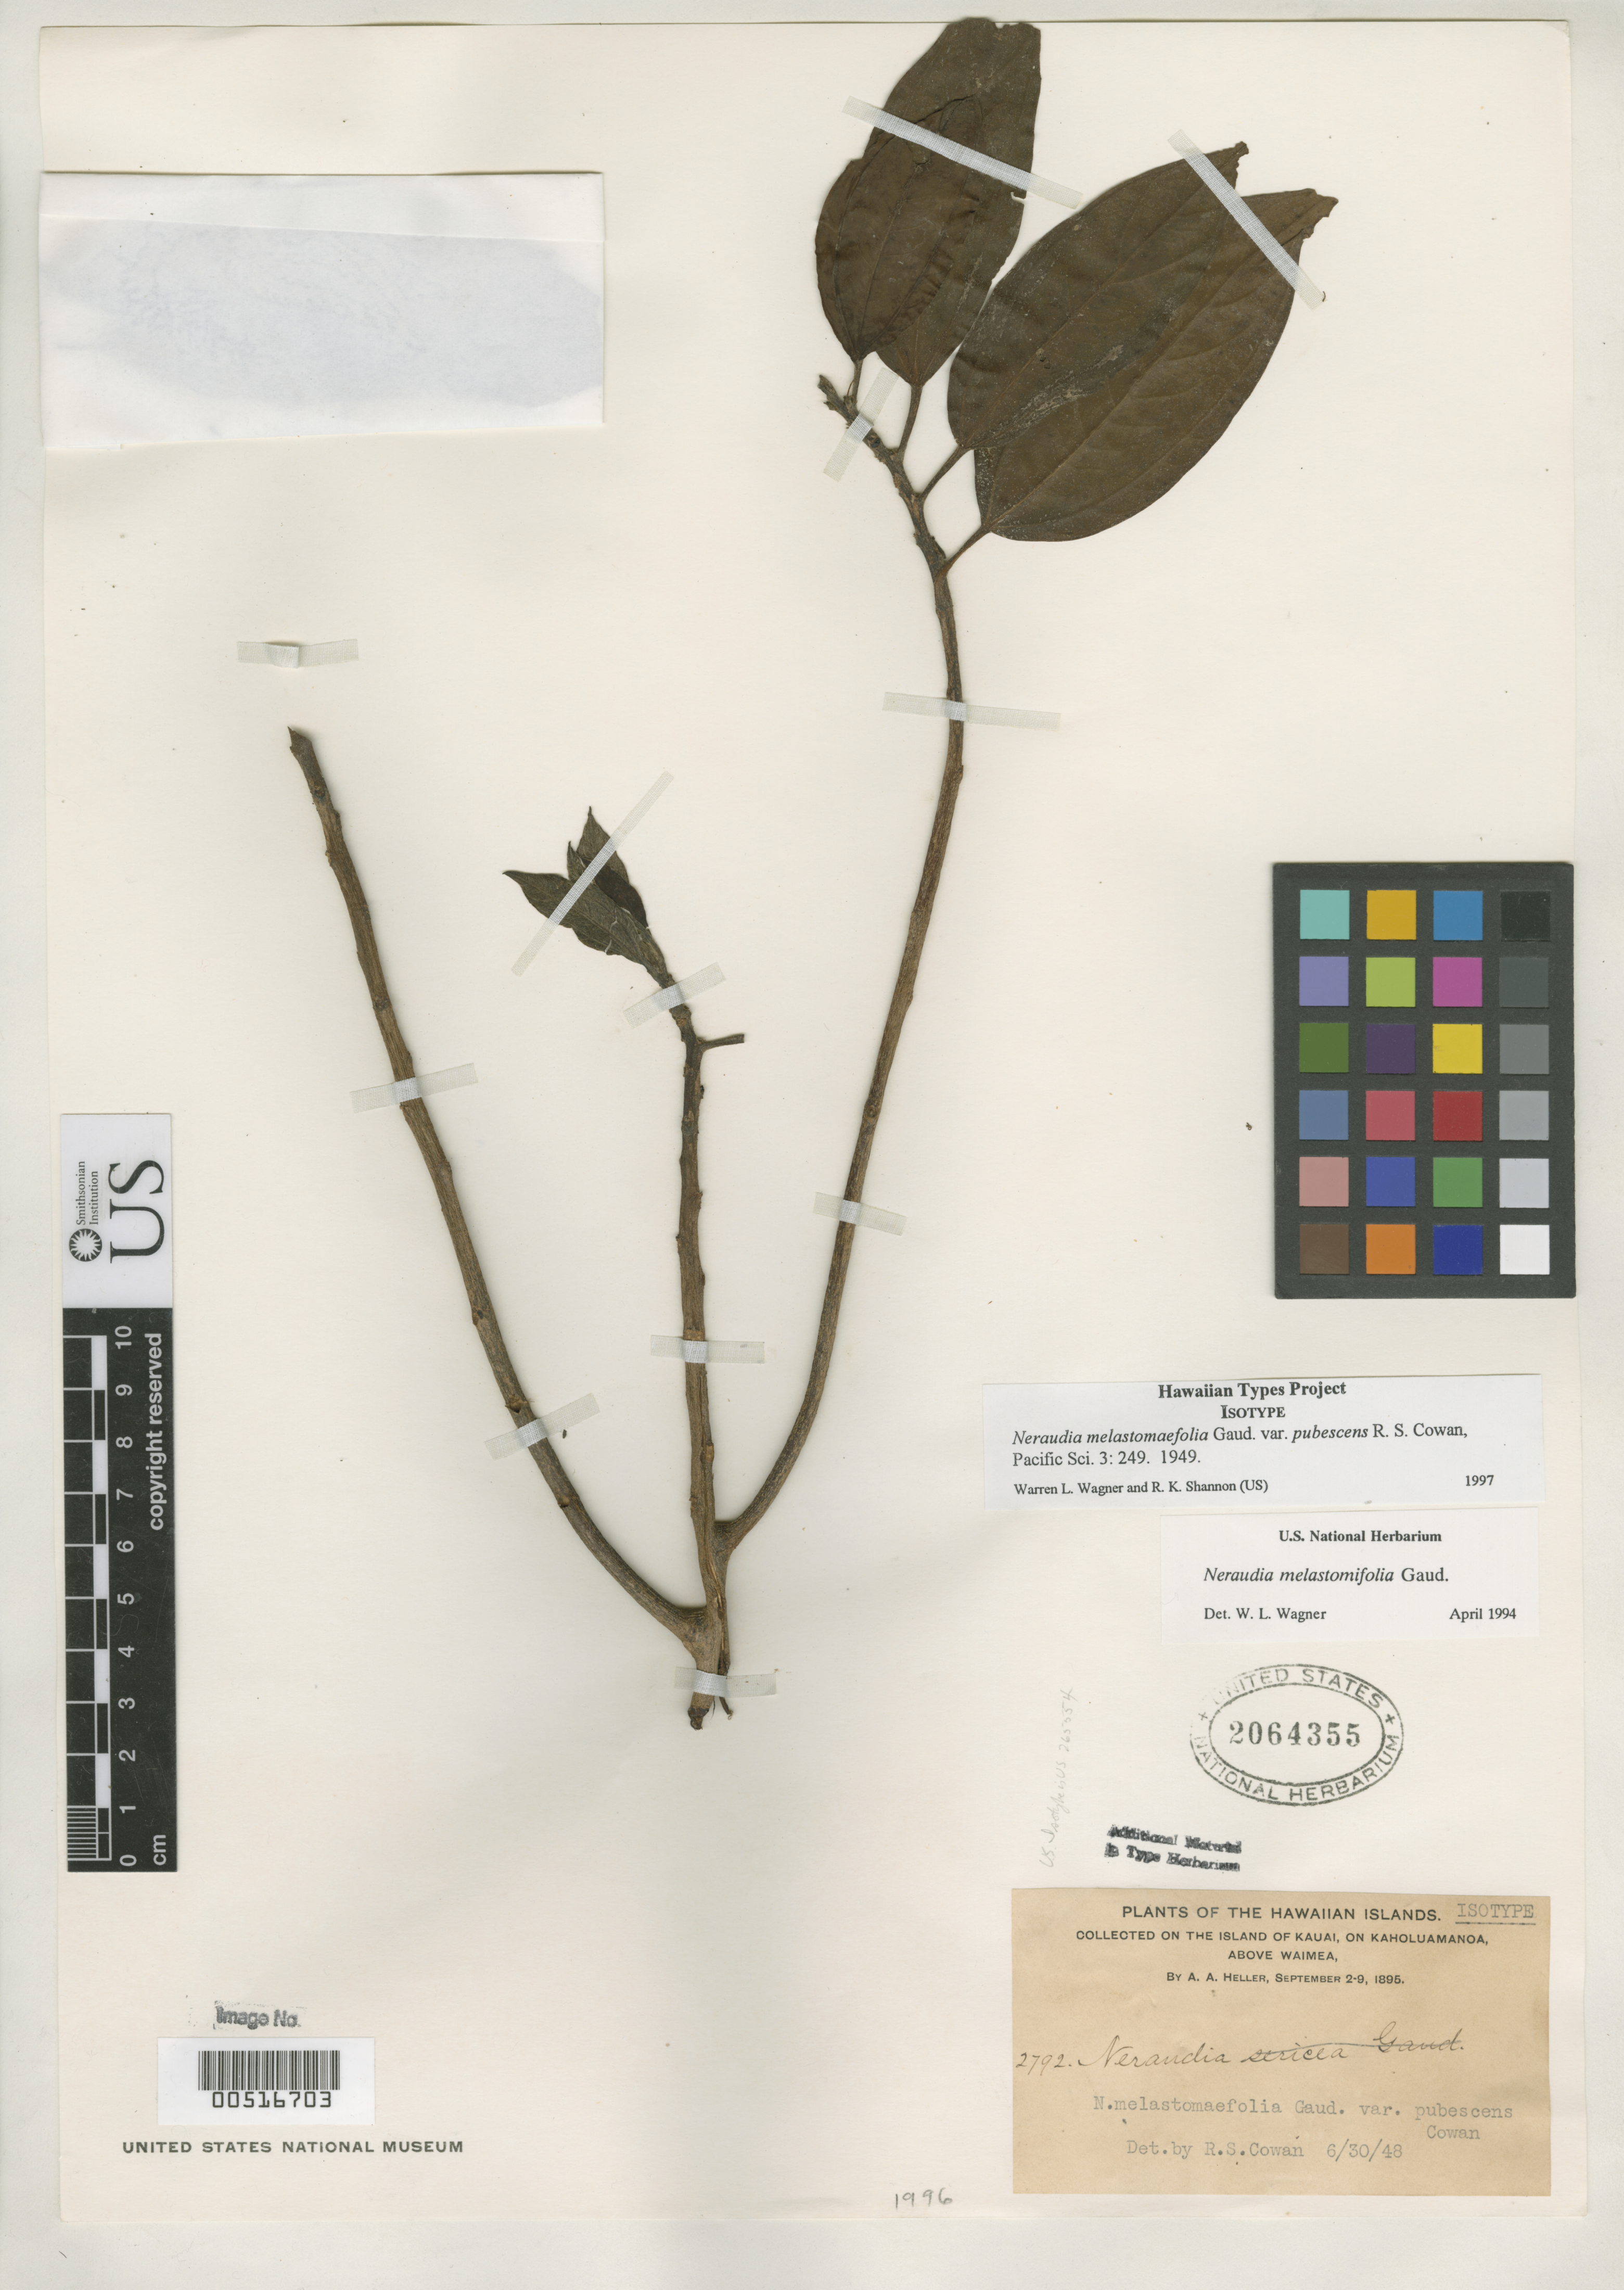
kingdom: Plantae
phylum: Tracheophyta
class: Magnoliopsida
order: Rosales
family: Urticaceae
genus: Neraudia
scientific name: Neraudia melastomifolia var. pubescens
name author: R.S. Cowan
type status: Isotype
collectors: A. A. Heller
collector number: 2792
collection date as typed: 02 Sep 1895 to 09 Sep 1895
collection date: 1895-09-02/1895-09-09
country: United States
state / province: Hawaii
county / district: Honolulu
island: Kaua'i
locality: Kaholuamanoa, above Waimea.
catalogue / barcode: US 2064355